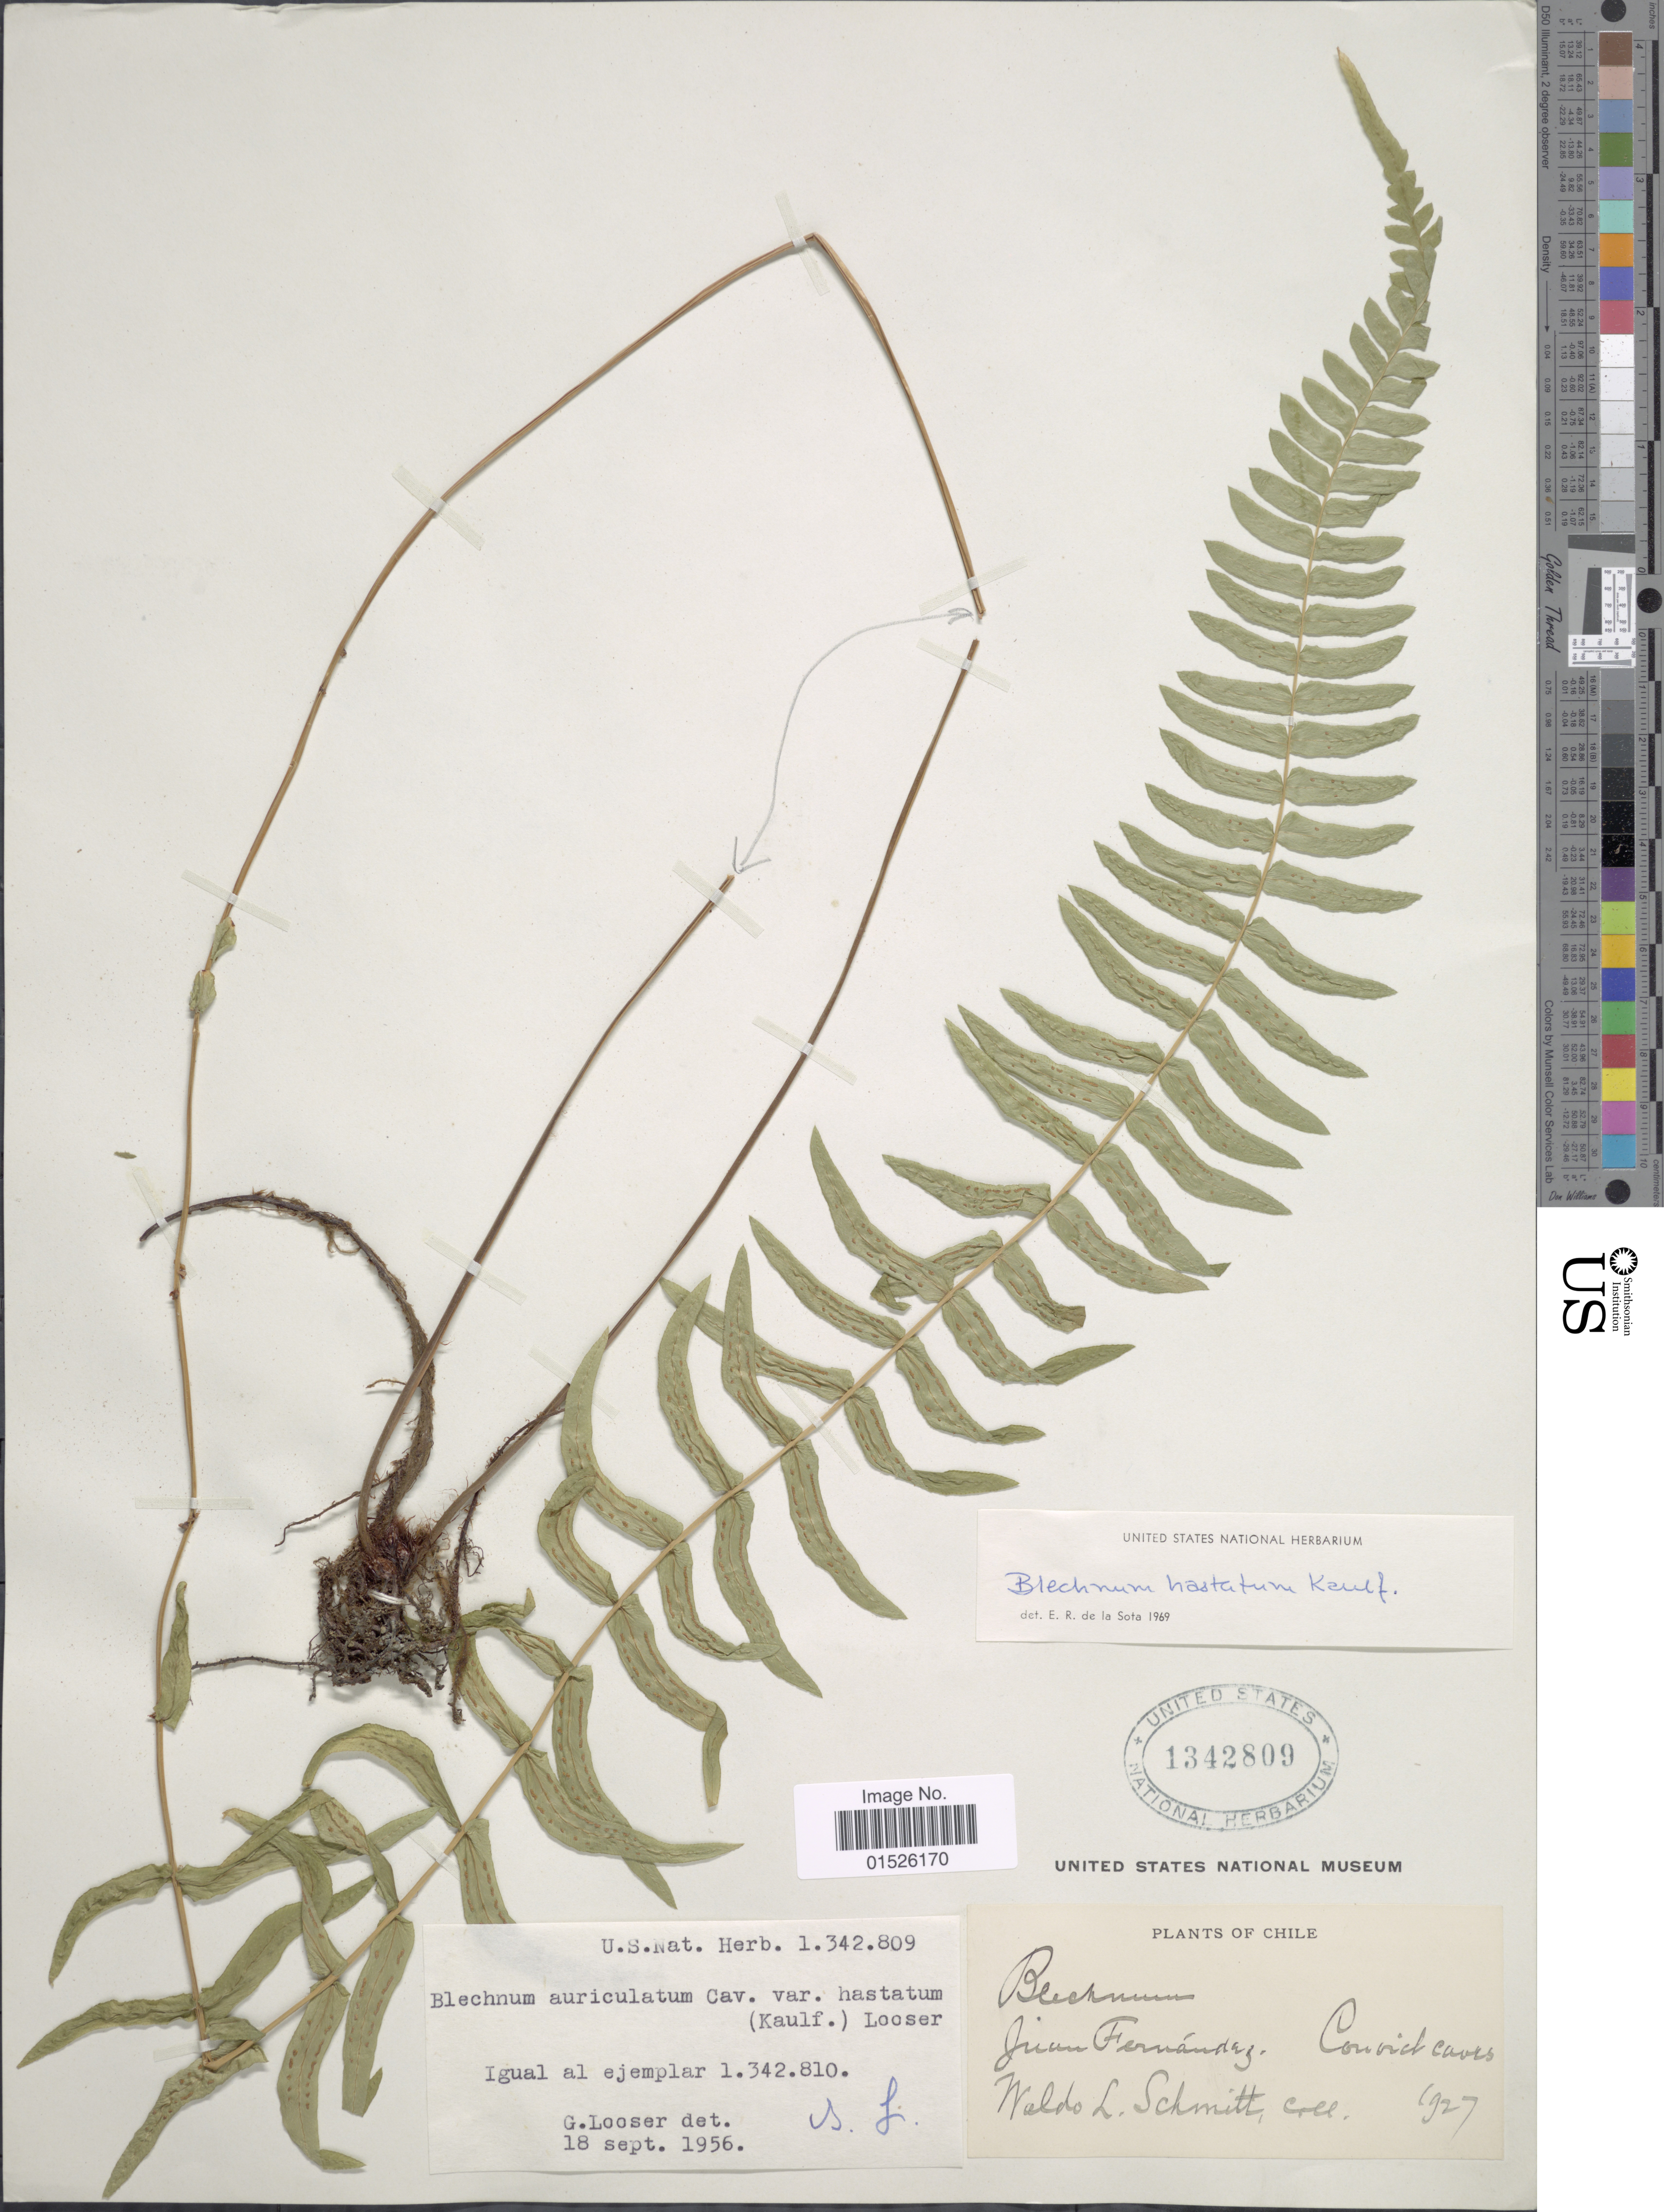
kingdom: Plantae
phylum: Tracheophyta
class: Polypodiopsida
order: Polypodiales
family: Blechnaceae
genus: Blechnum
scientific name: Blechnum hastatum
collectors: W. L. Schmitt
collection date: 1927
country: Chile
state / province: Valparaíso (V)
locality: Juan Fernandez, Convict caves.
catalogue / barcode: US 1342809